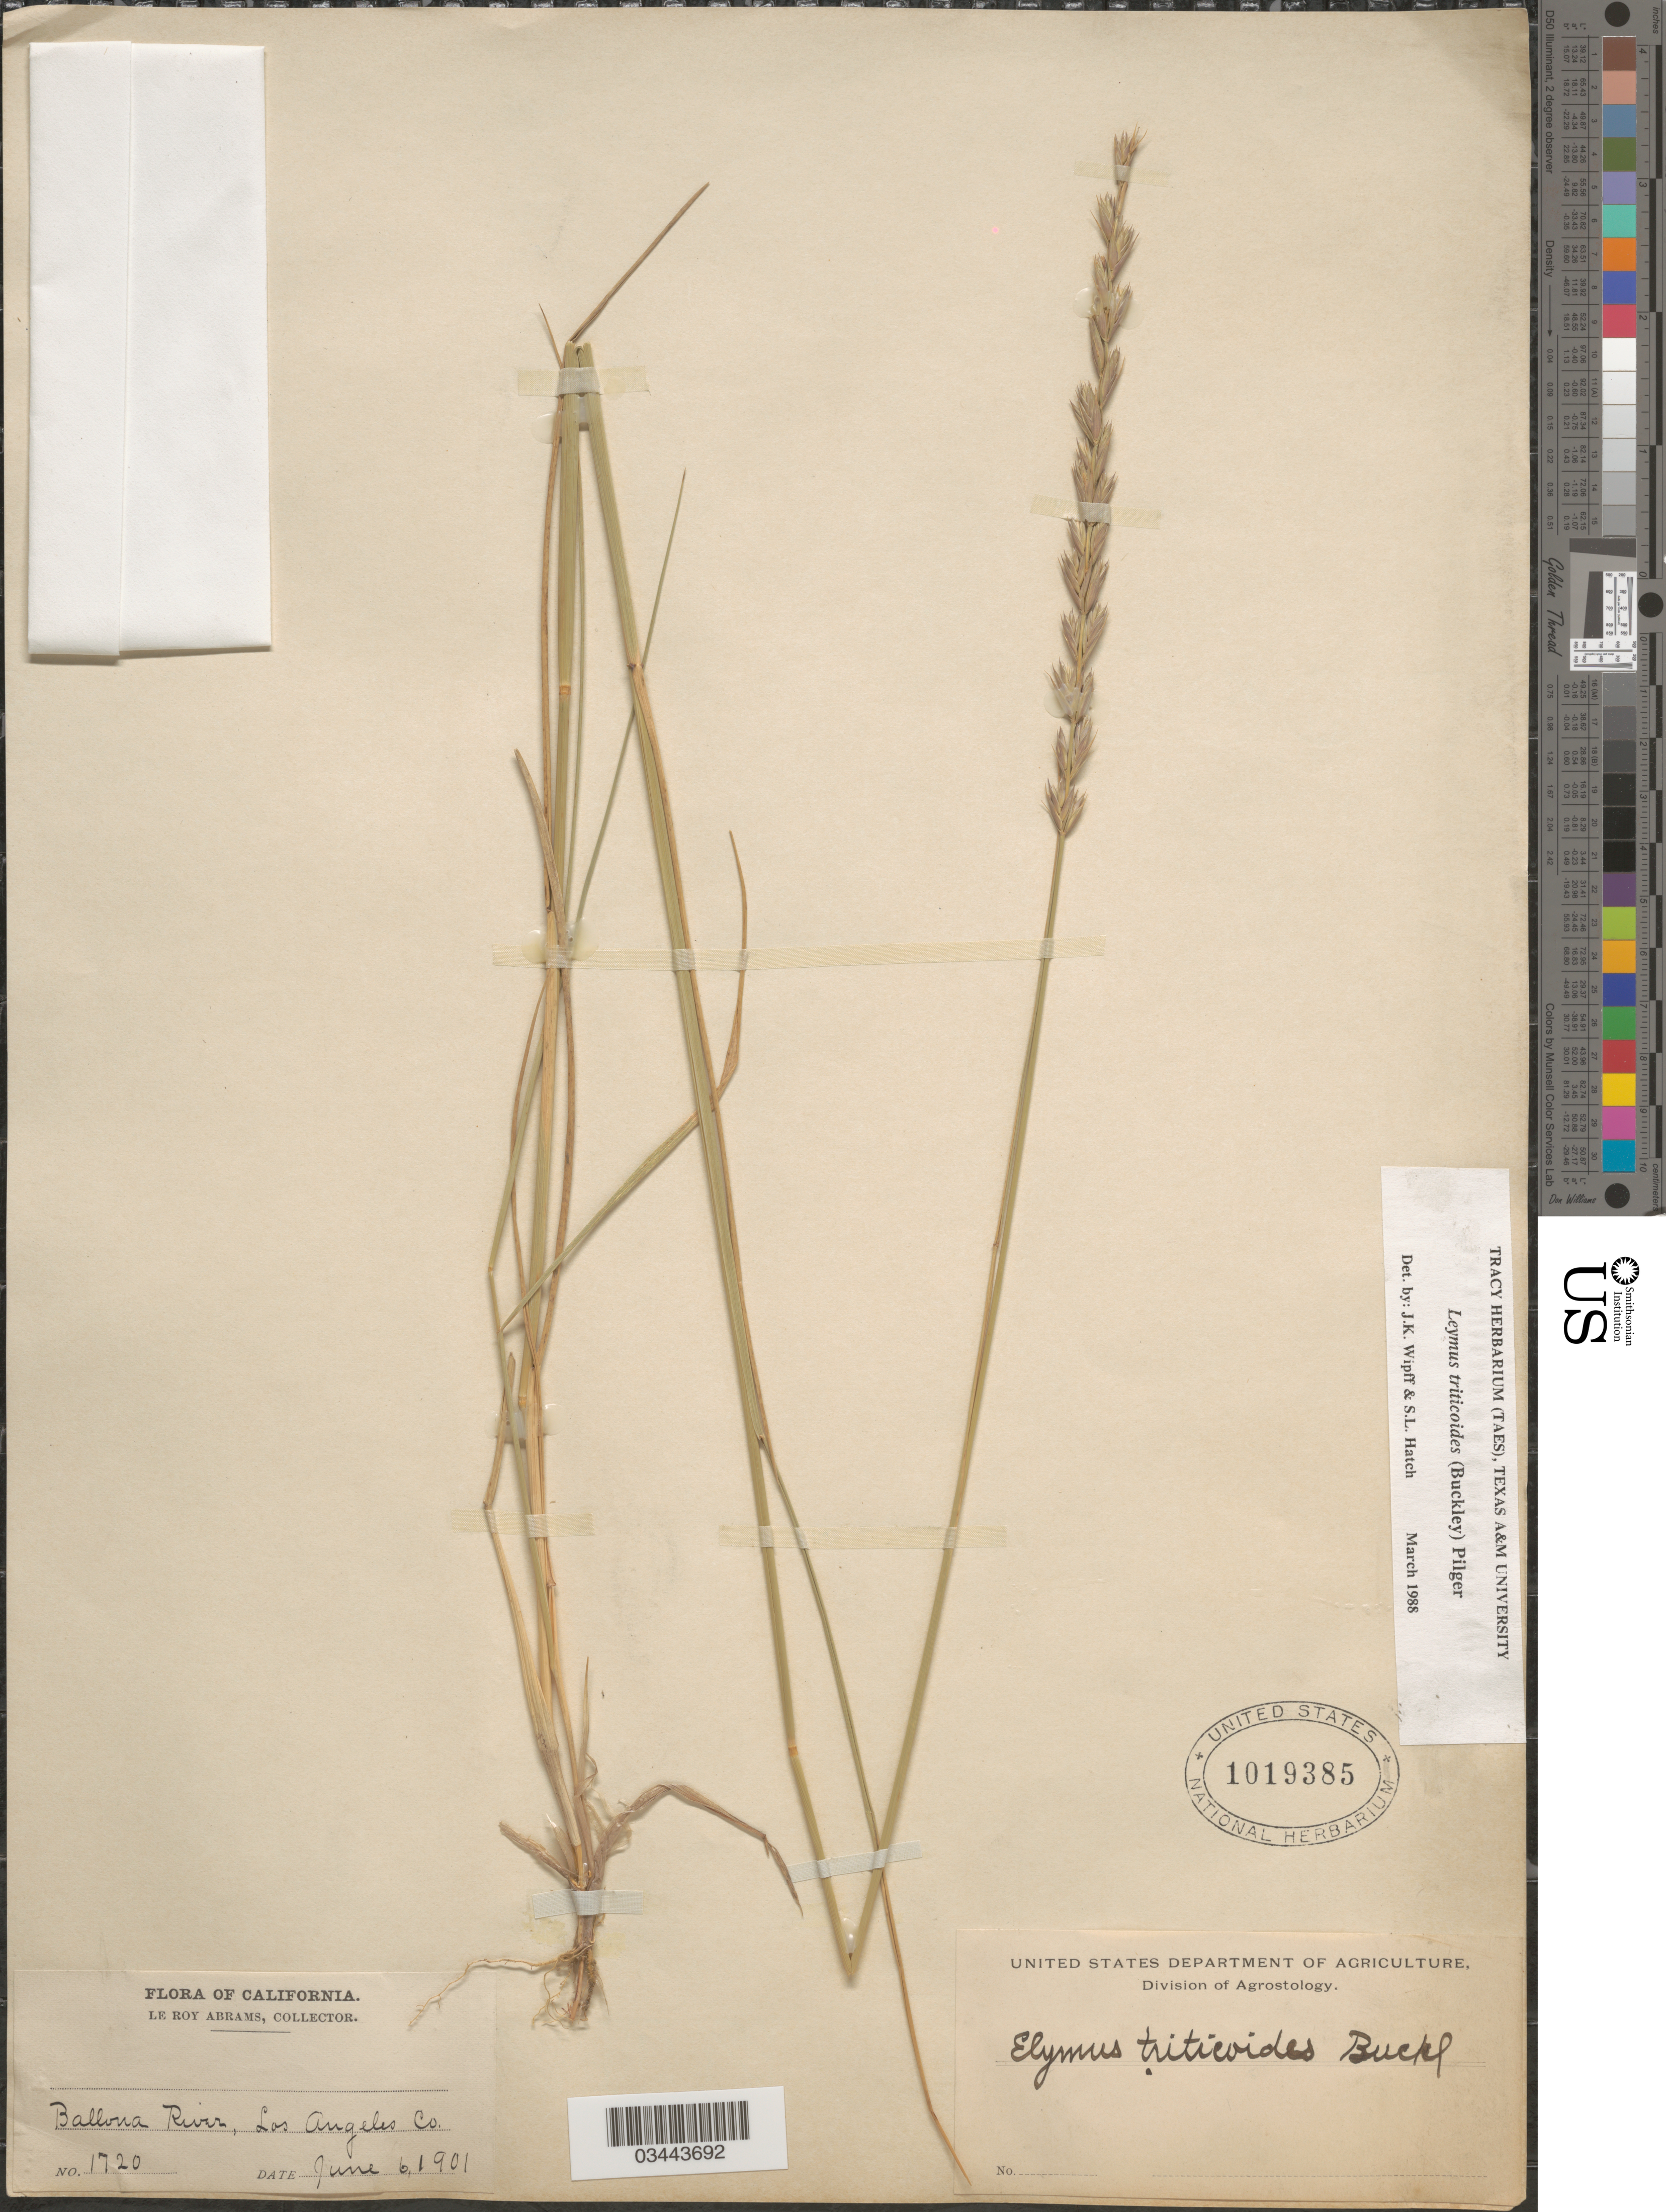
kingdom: Plantae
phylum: Tracheophyta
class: Liliopsida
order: Poales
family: Poaceae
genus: Leymus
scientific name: Leymus triticoides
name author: (Buckley) Pilg.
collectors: L. Abrams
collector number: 1720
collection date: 1901-06-06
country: United States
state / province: California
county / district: Los Angeles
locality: Ballona River, Los Angeles Co.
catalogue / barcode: US 1019385